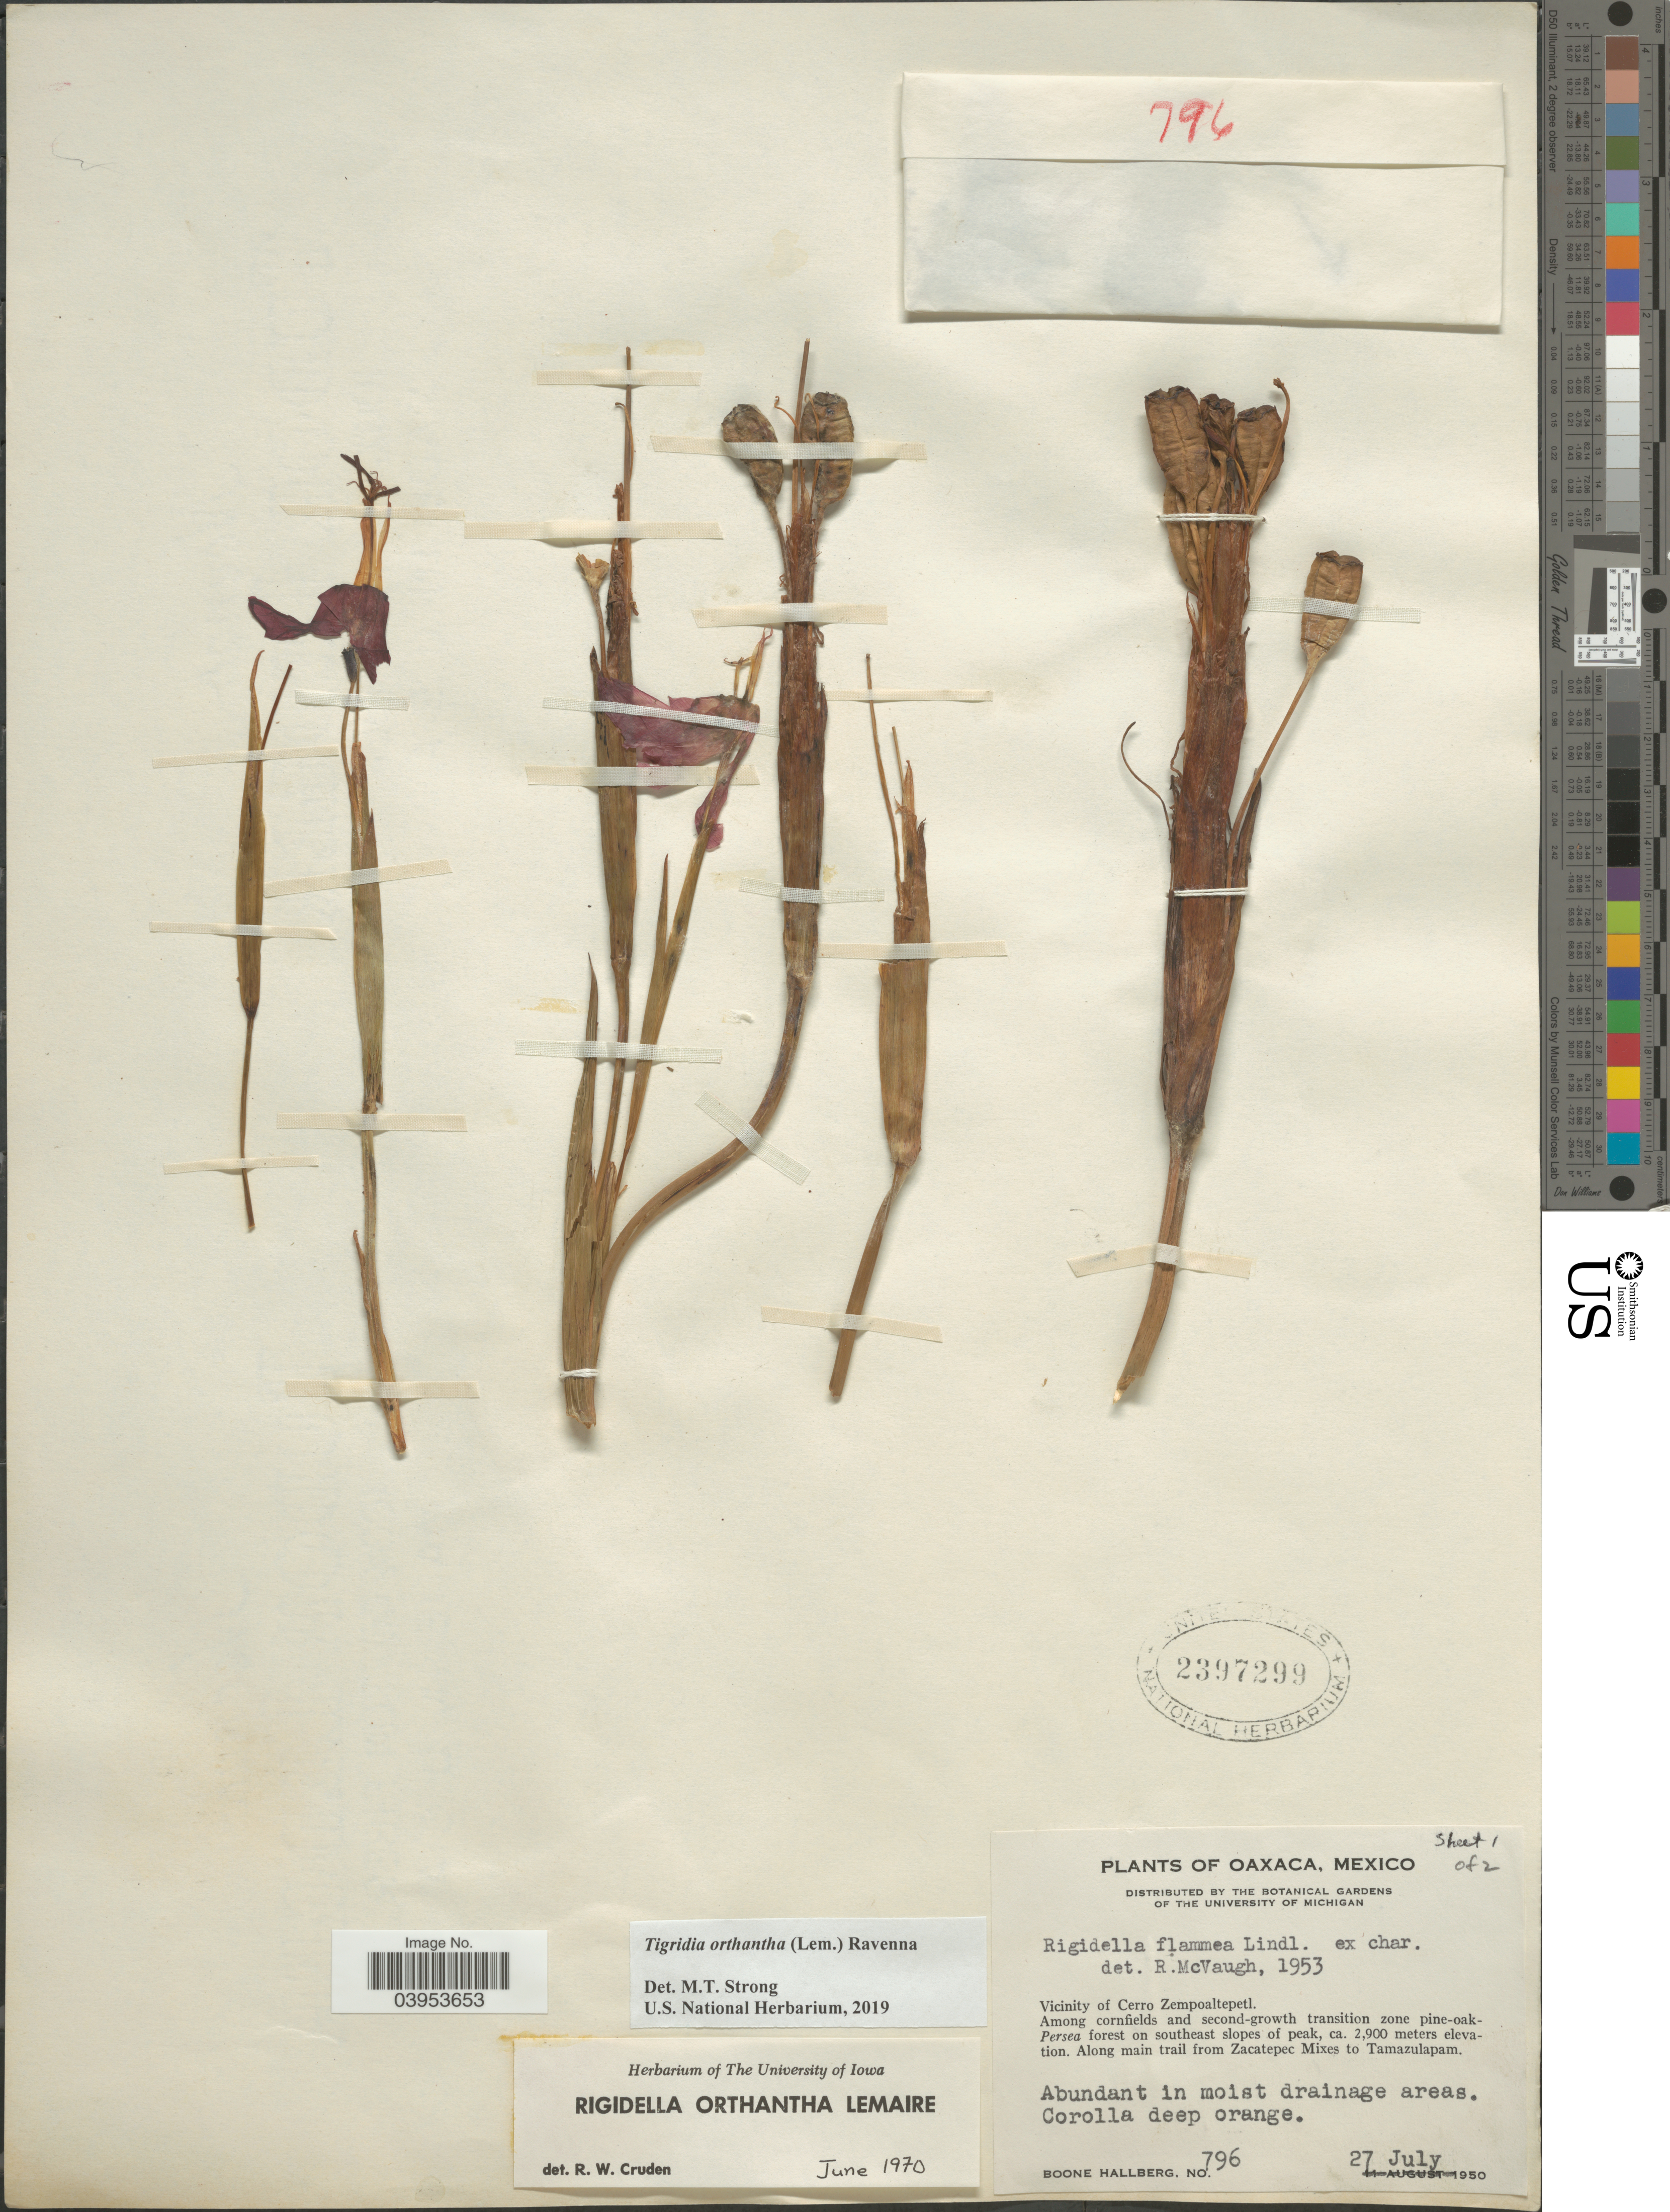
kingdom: Plantae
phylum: Tracheophyta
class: Liliopsida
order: Asparagales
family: Iridaceae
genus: Tigridia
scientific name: Tigridia orthantha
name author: (Lem.) Ravenna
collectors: B. Hallberg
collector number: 796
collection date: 1950-07-27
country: Mexico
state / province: Oaxaca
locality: Vicinity of Cerro Zempoaltepetl. Among cornfields and second-growth transition zone pine-oak-Persea forest on southeast slopes of peak. Along main trail from Zacatepec Mixes to Tamazulapam.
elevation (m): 2900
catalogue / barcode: US 2397299